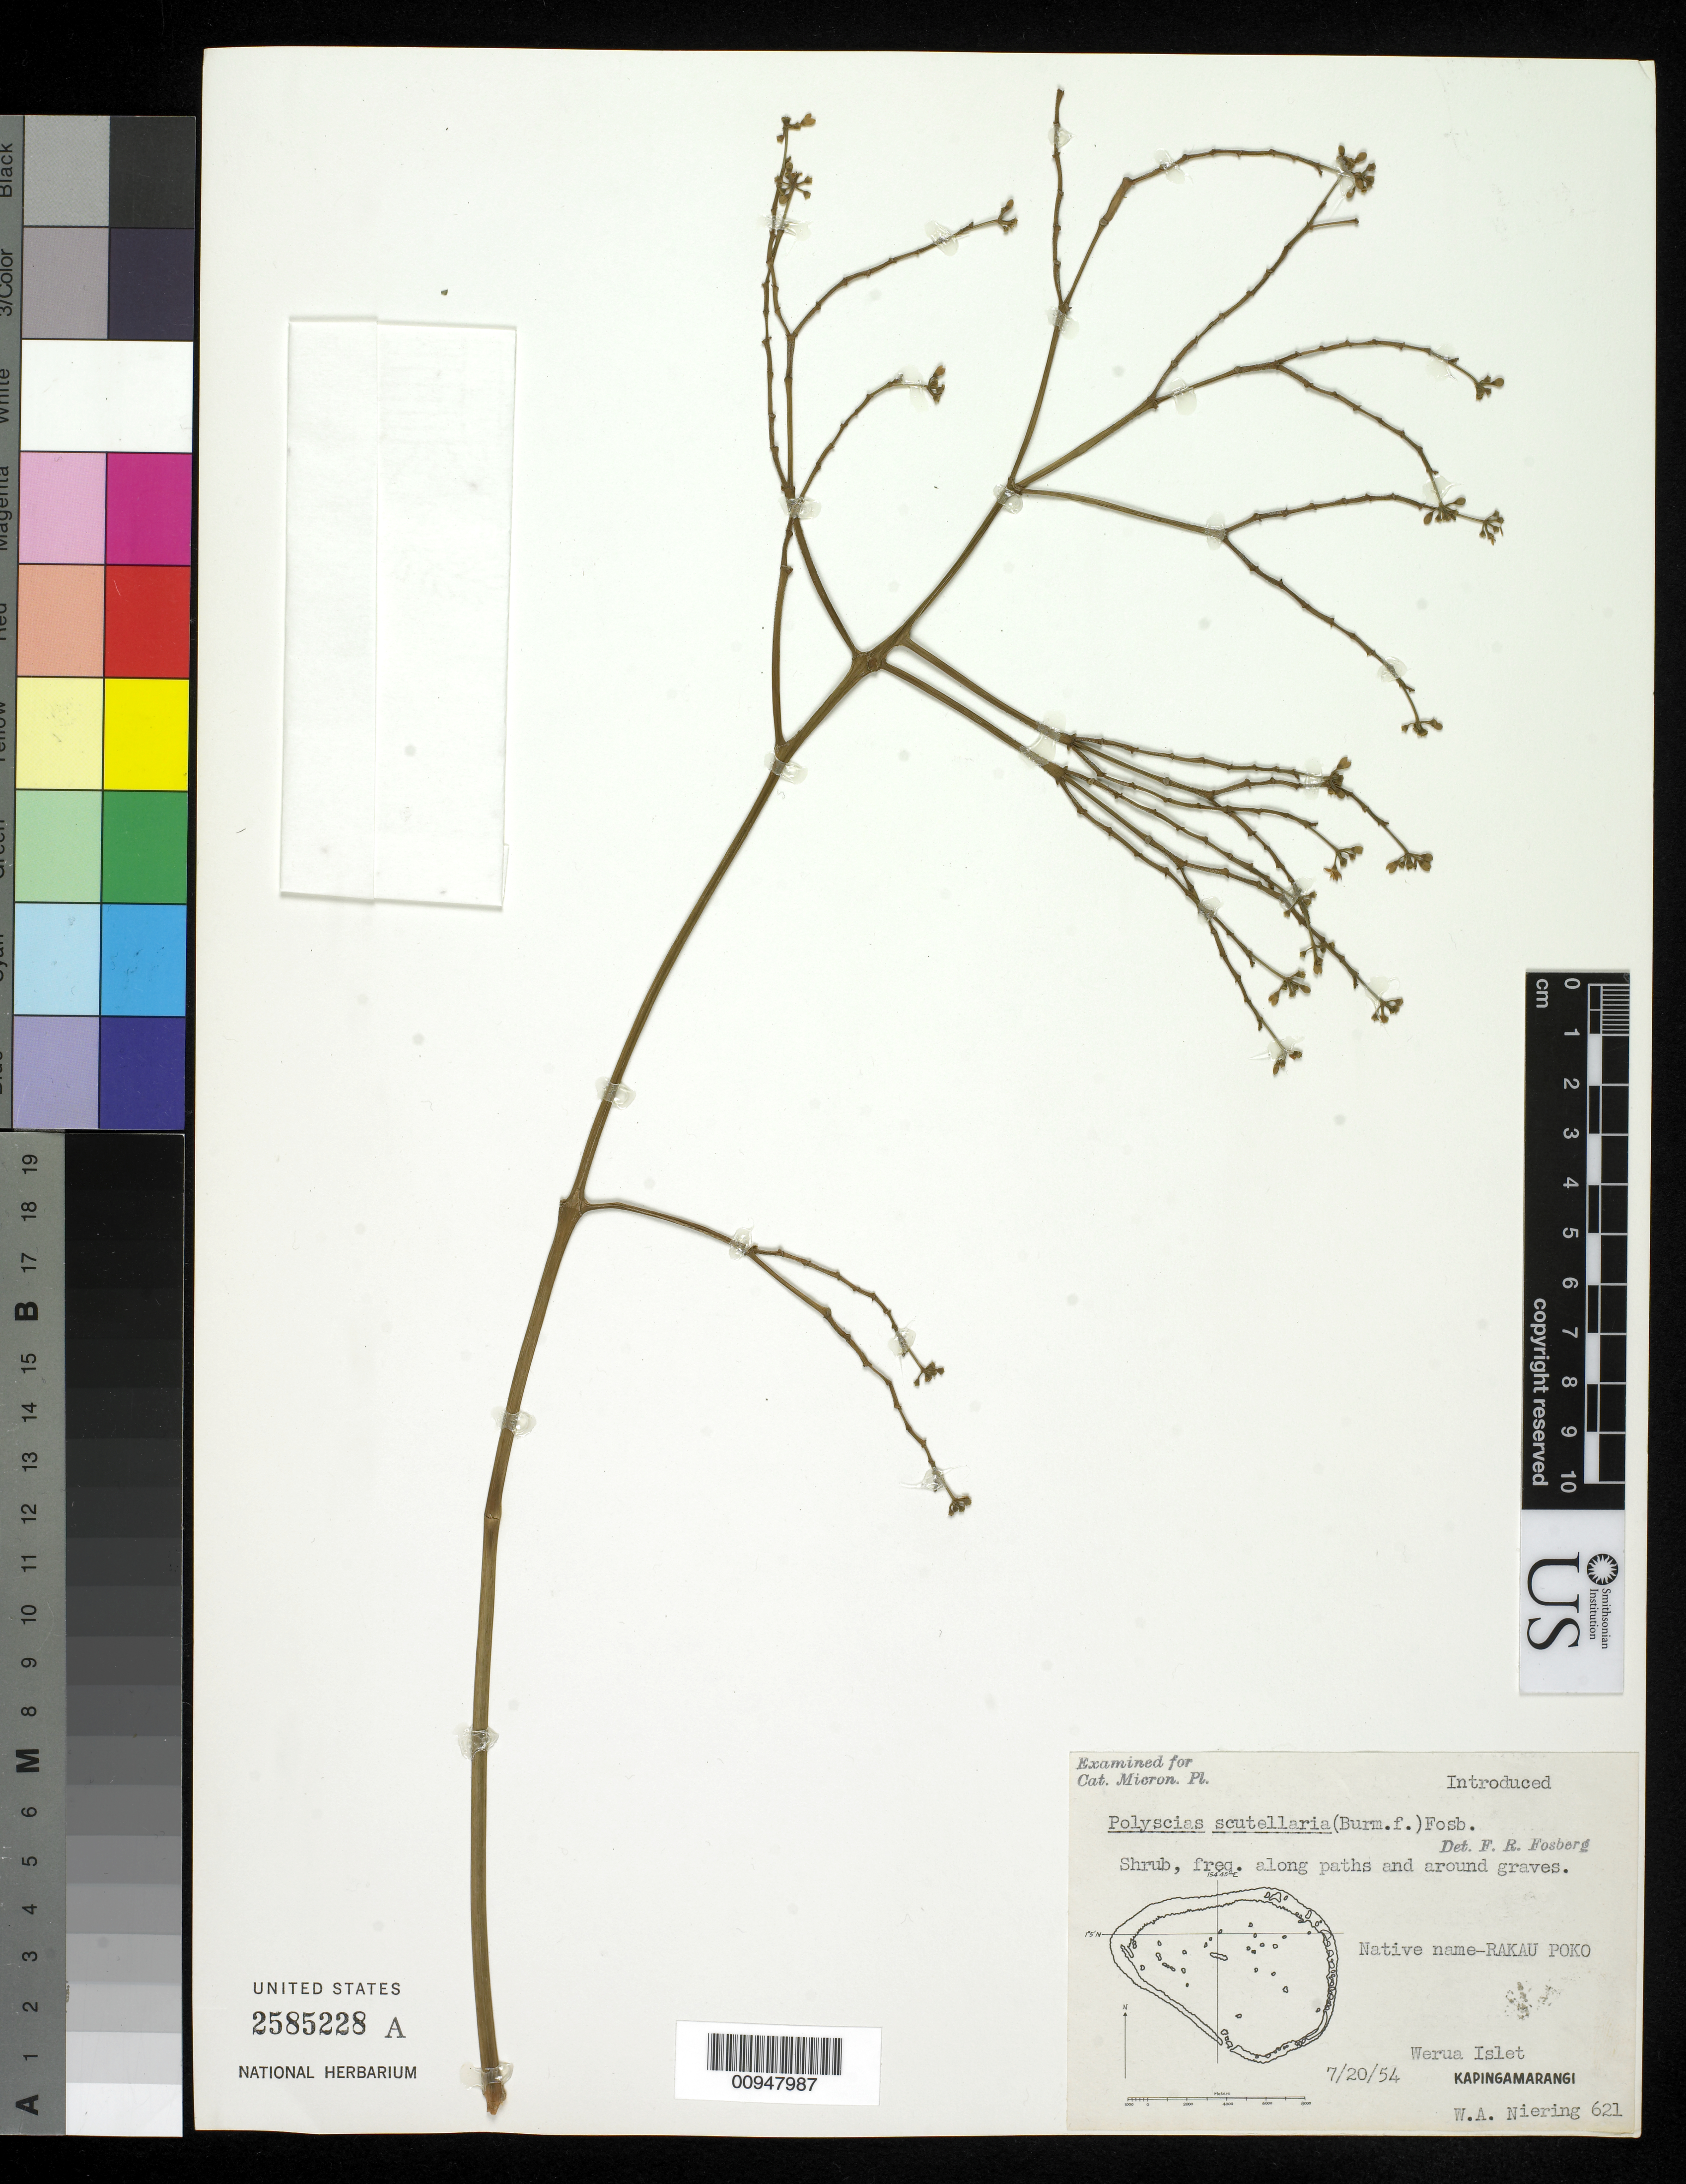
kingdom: Plantae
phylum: Tracheophyta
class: Magnoliopsida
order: Apiales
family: Araliaceae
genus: Polyscias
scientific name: Polyscias scutellaria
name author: (Burm. f.) Fosberg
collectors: W. Niering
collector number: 621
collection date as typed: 20 Jul 1954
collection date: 1954-07-20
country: Micronesia, Federated States of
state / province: Pohnpei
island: Kapingamarangi Atoll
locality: Werua Islet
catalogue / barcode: US 2585228